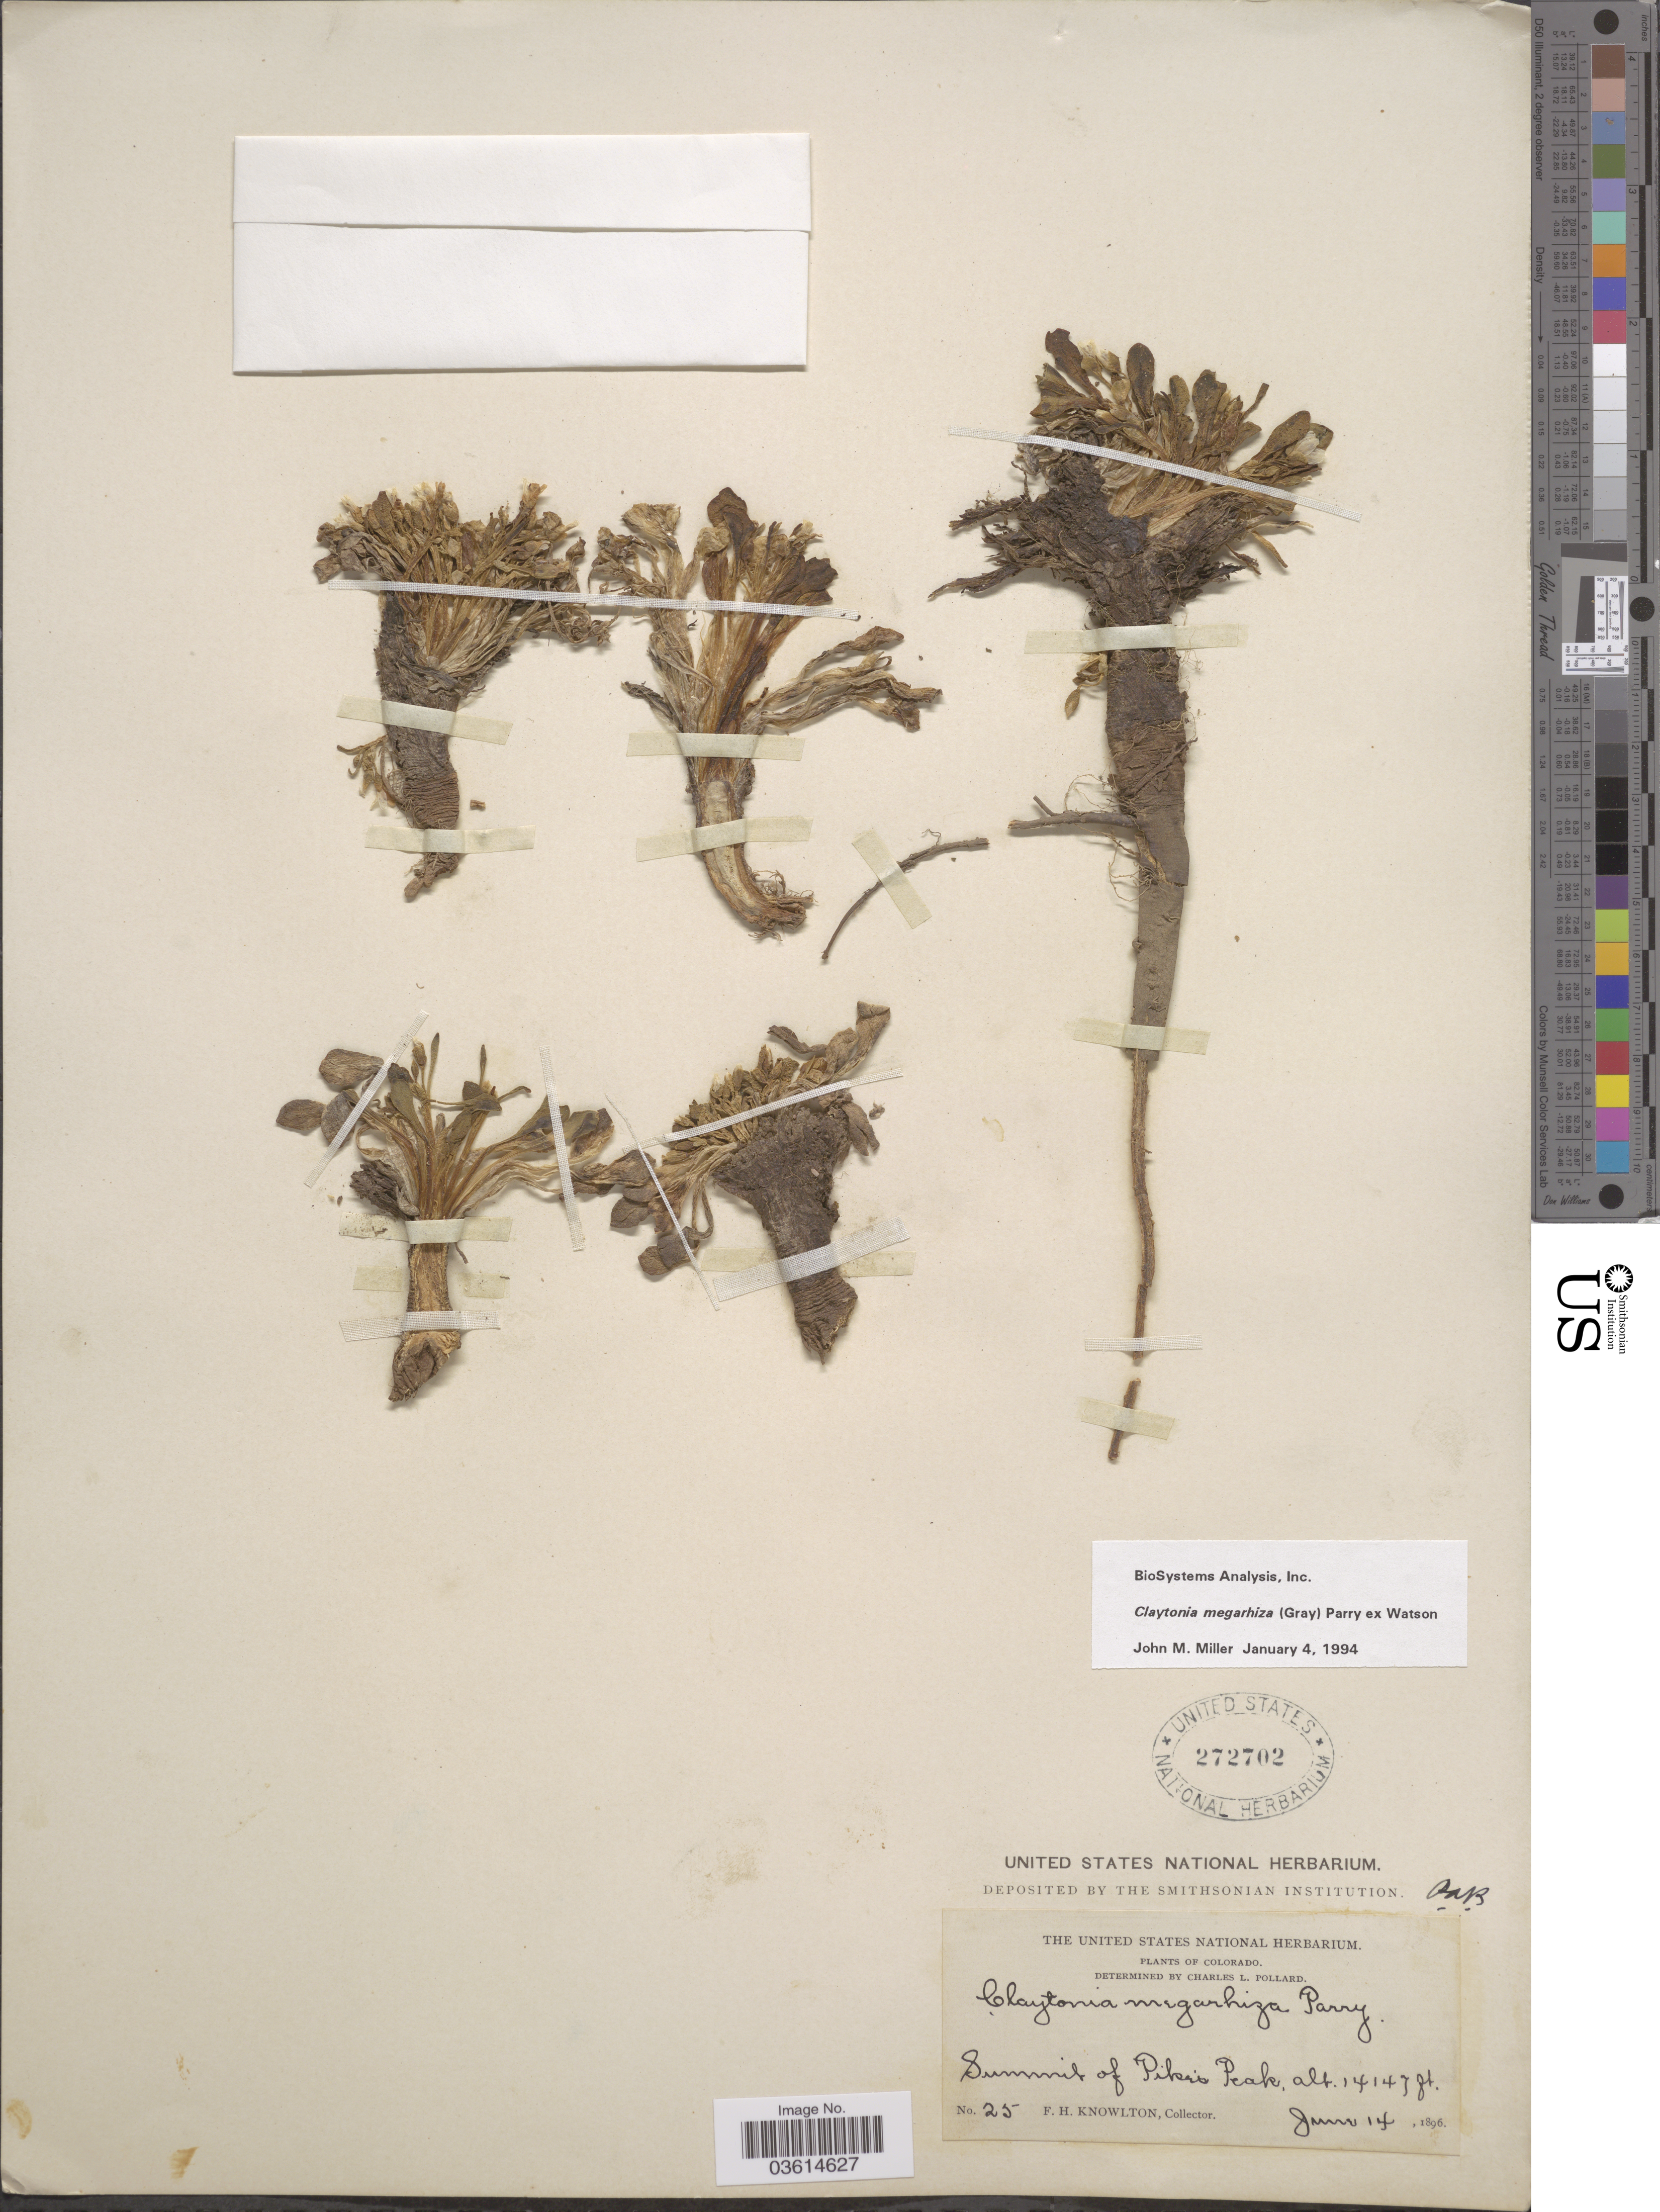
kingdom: Plantae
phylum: Tracheophyta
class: Magnoliopsida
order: Caryophyllales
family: Montiaceae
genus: Claytonia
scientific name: Claytonia megarhiza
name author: (A. Gray) Parry ex S. Watson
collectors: F. H. Knowlton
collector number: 25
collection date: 1896-06-14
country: United States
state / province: Colorado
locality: Summit of Pike's Peak.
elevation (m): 4312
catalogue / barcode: US 272702